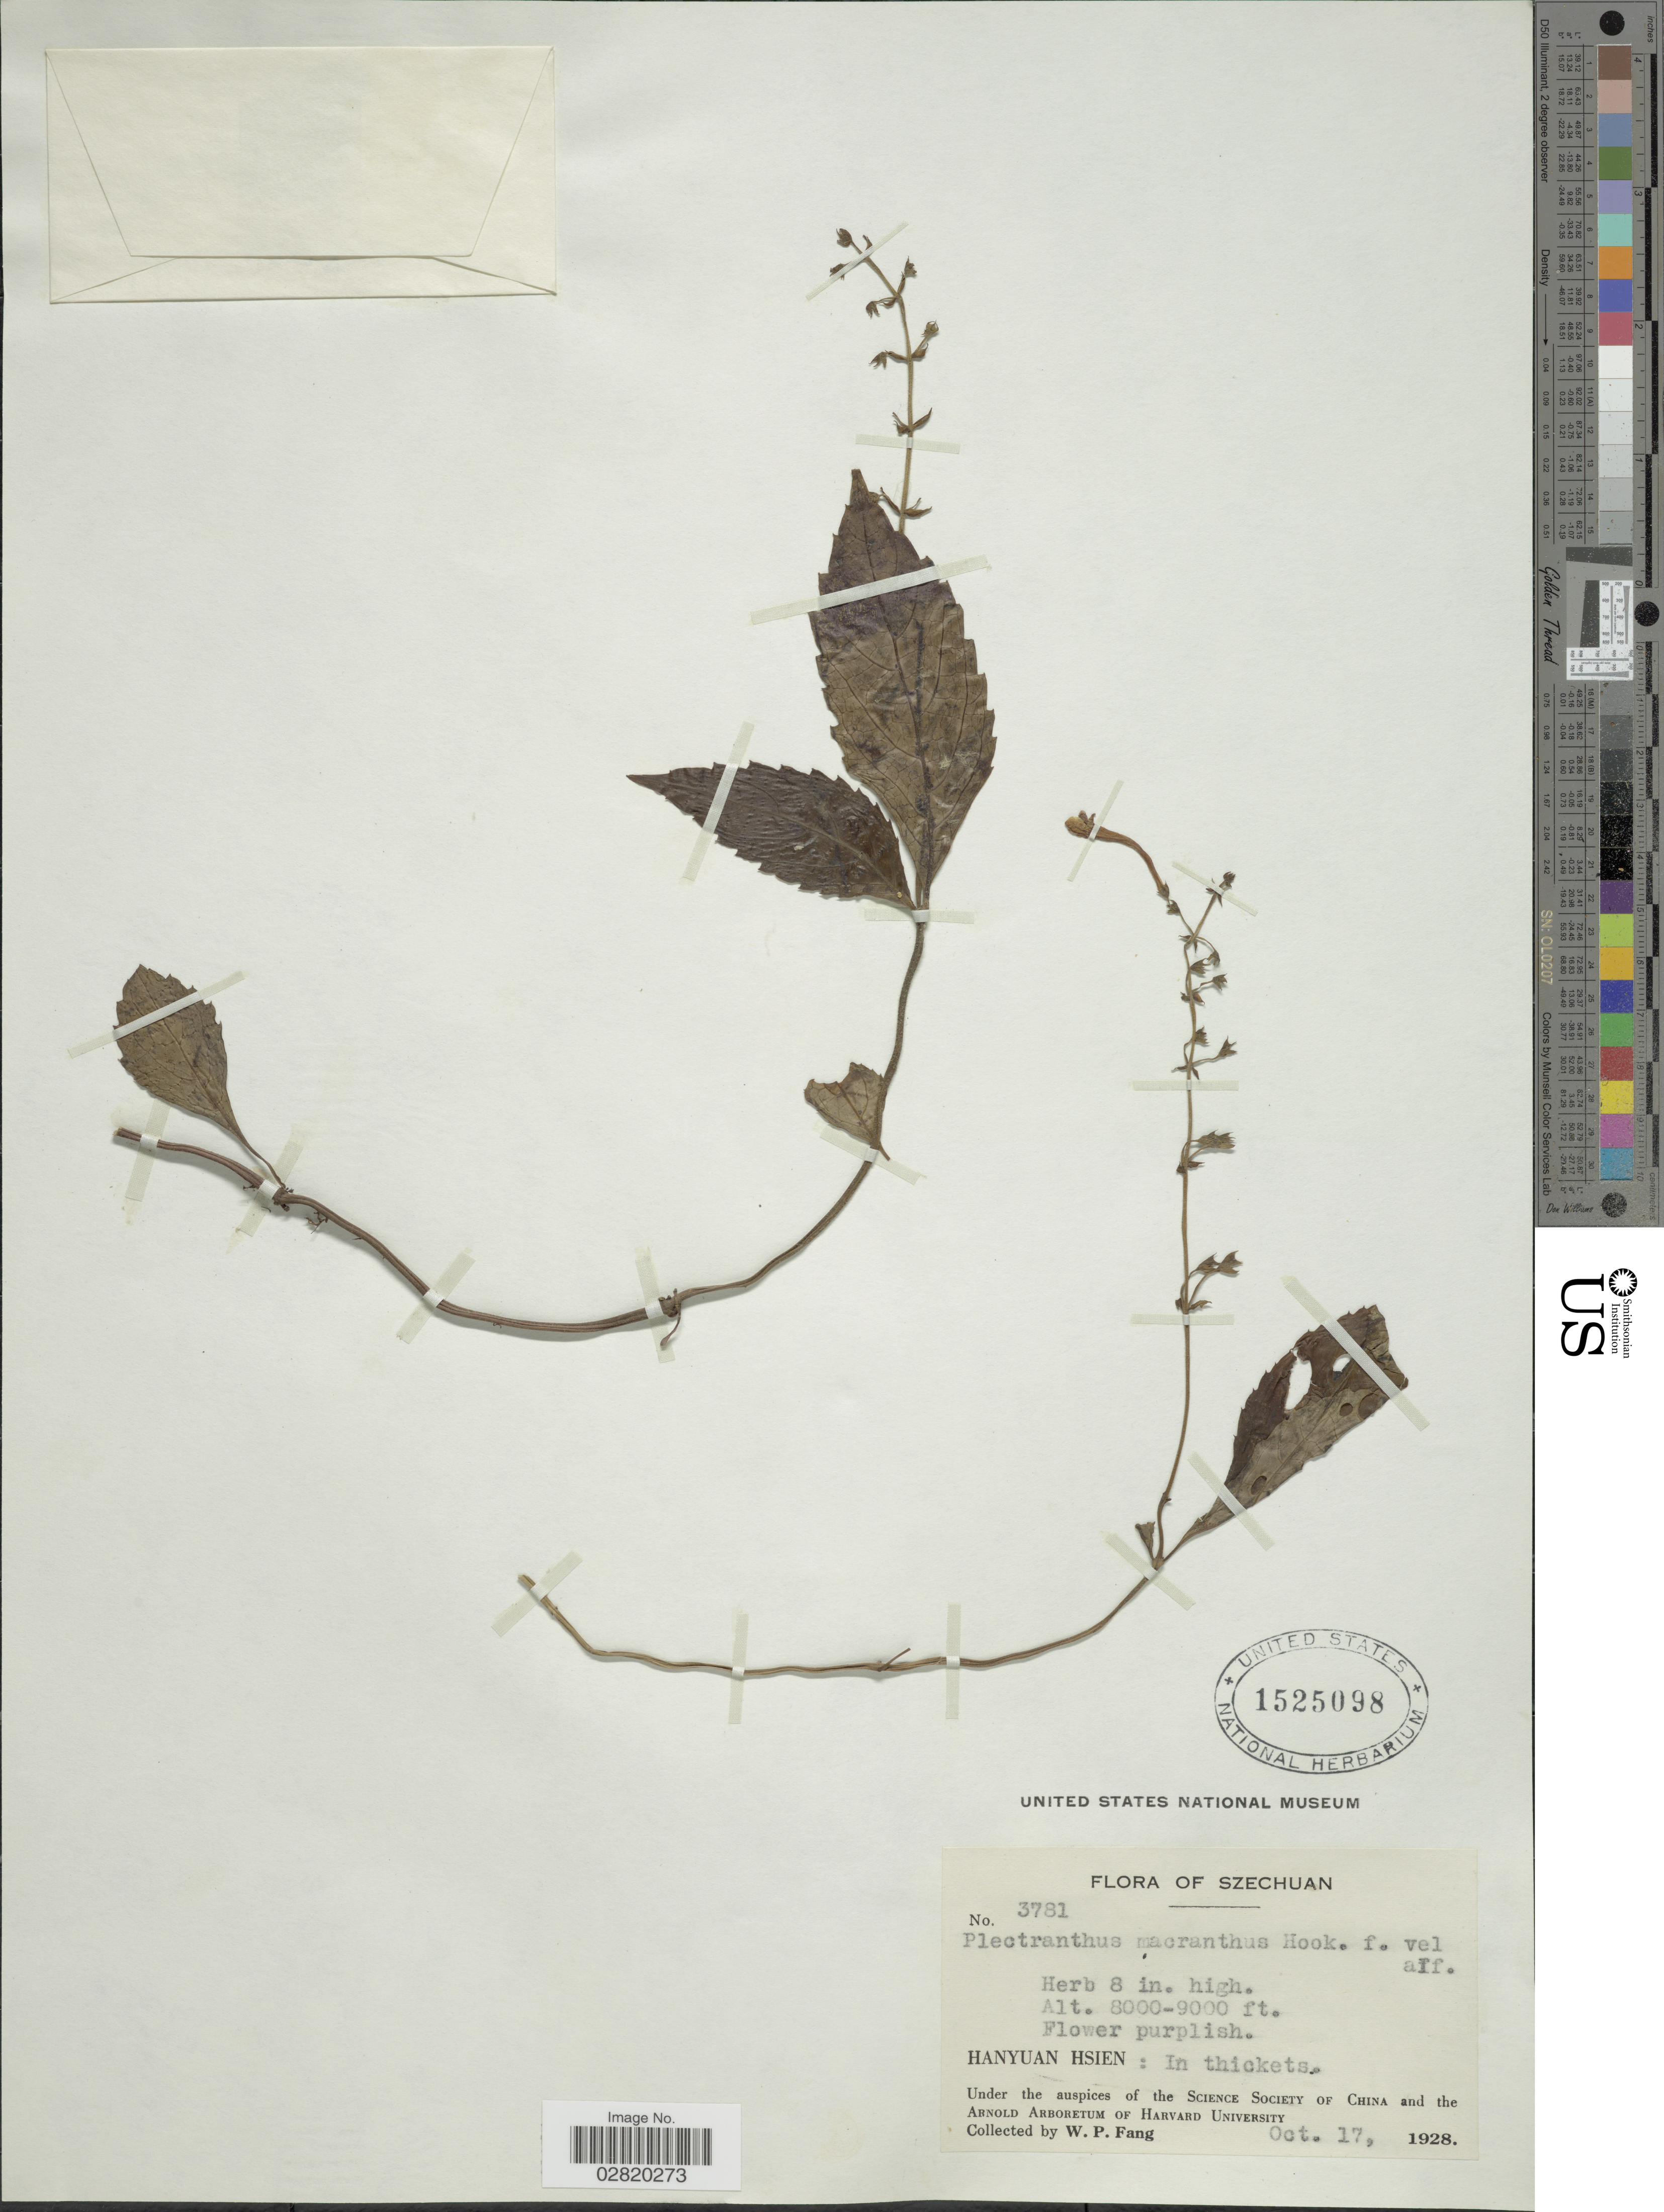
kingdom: Plantae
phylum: Tracheophyta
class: Magnoliopsida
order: Lamiales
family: Lamiaceae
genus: Siphocranion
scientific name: Siphocranion nudipes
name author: (Hemsl.) Kudô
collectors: W. P. Fang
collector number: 3781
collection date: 1928-10-17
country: China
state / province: Sichuan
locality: Szechuan. Hanyuan Hsien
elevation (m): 2438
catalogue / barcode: US 1525098